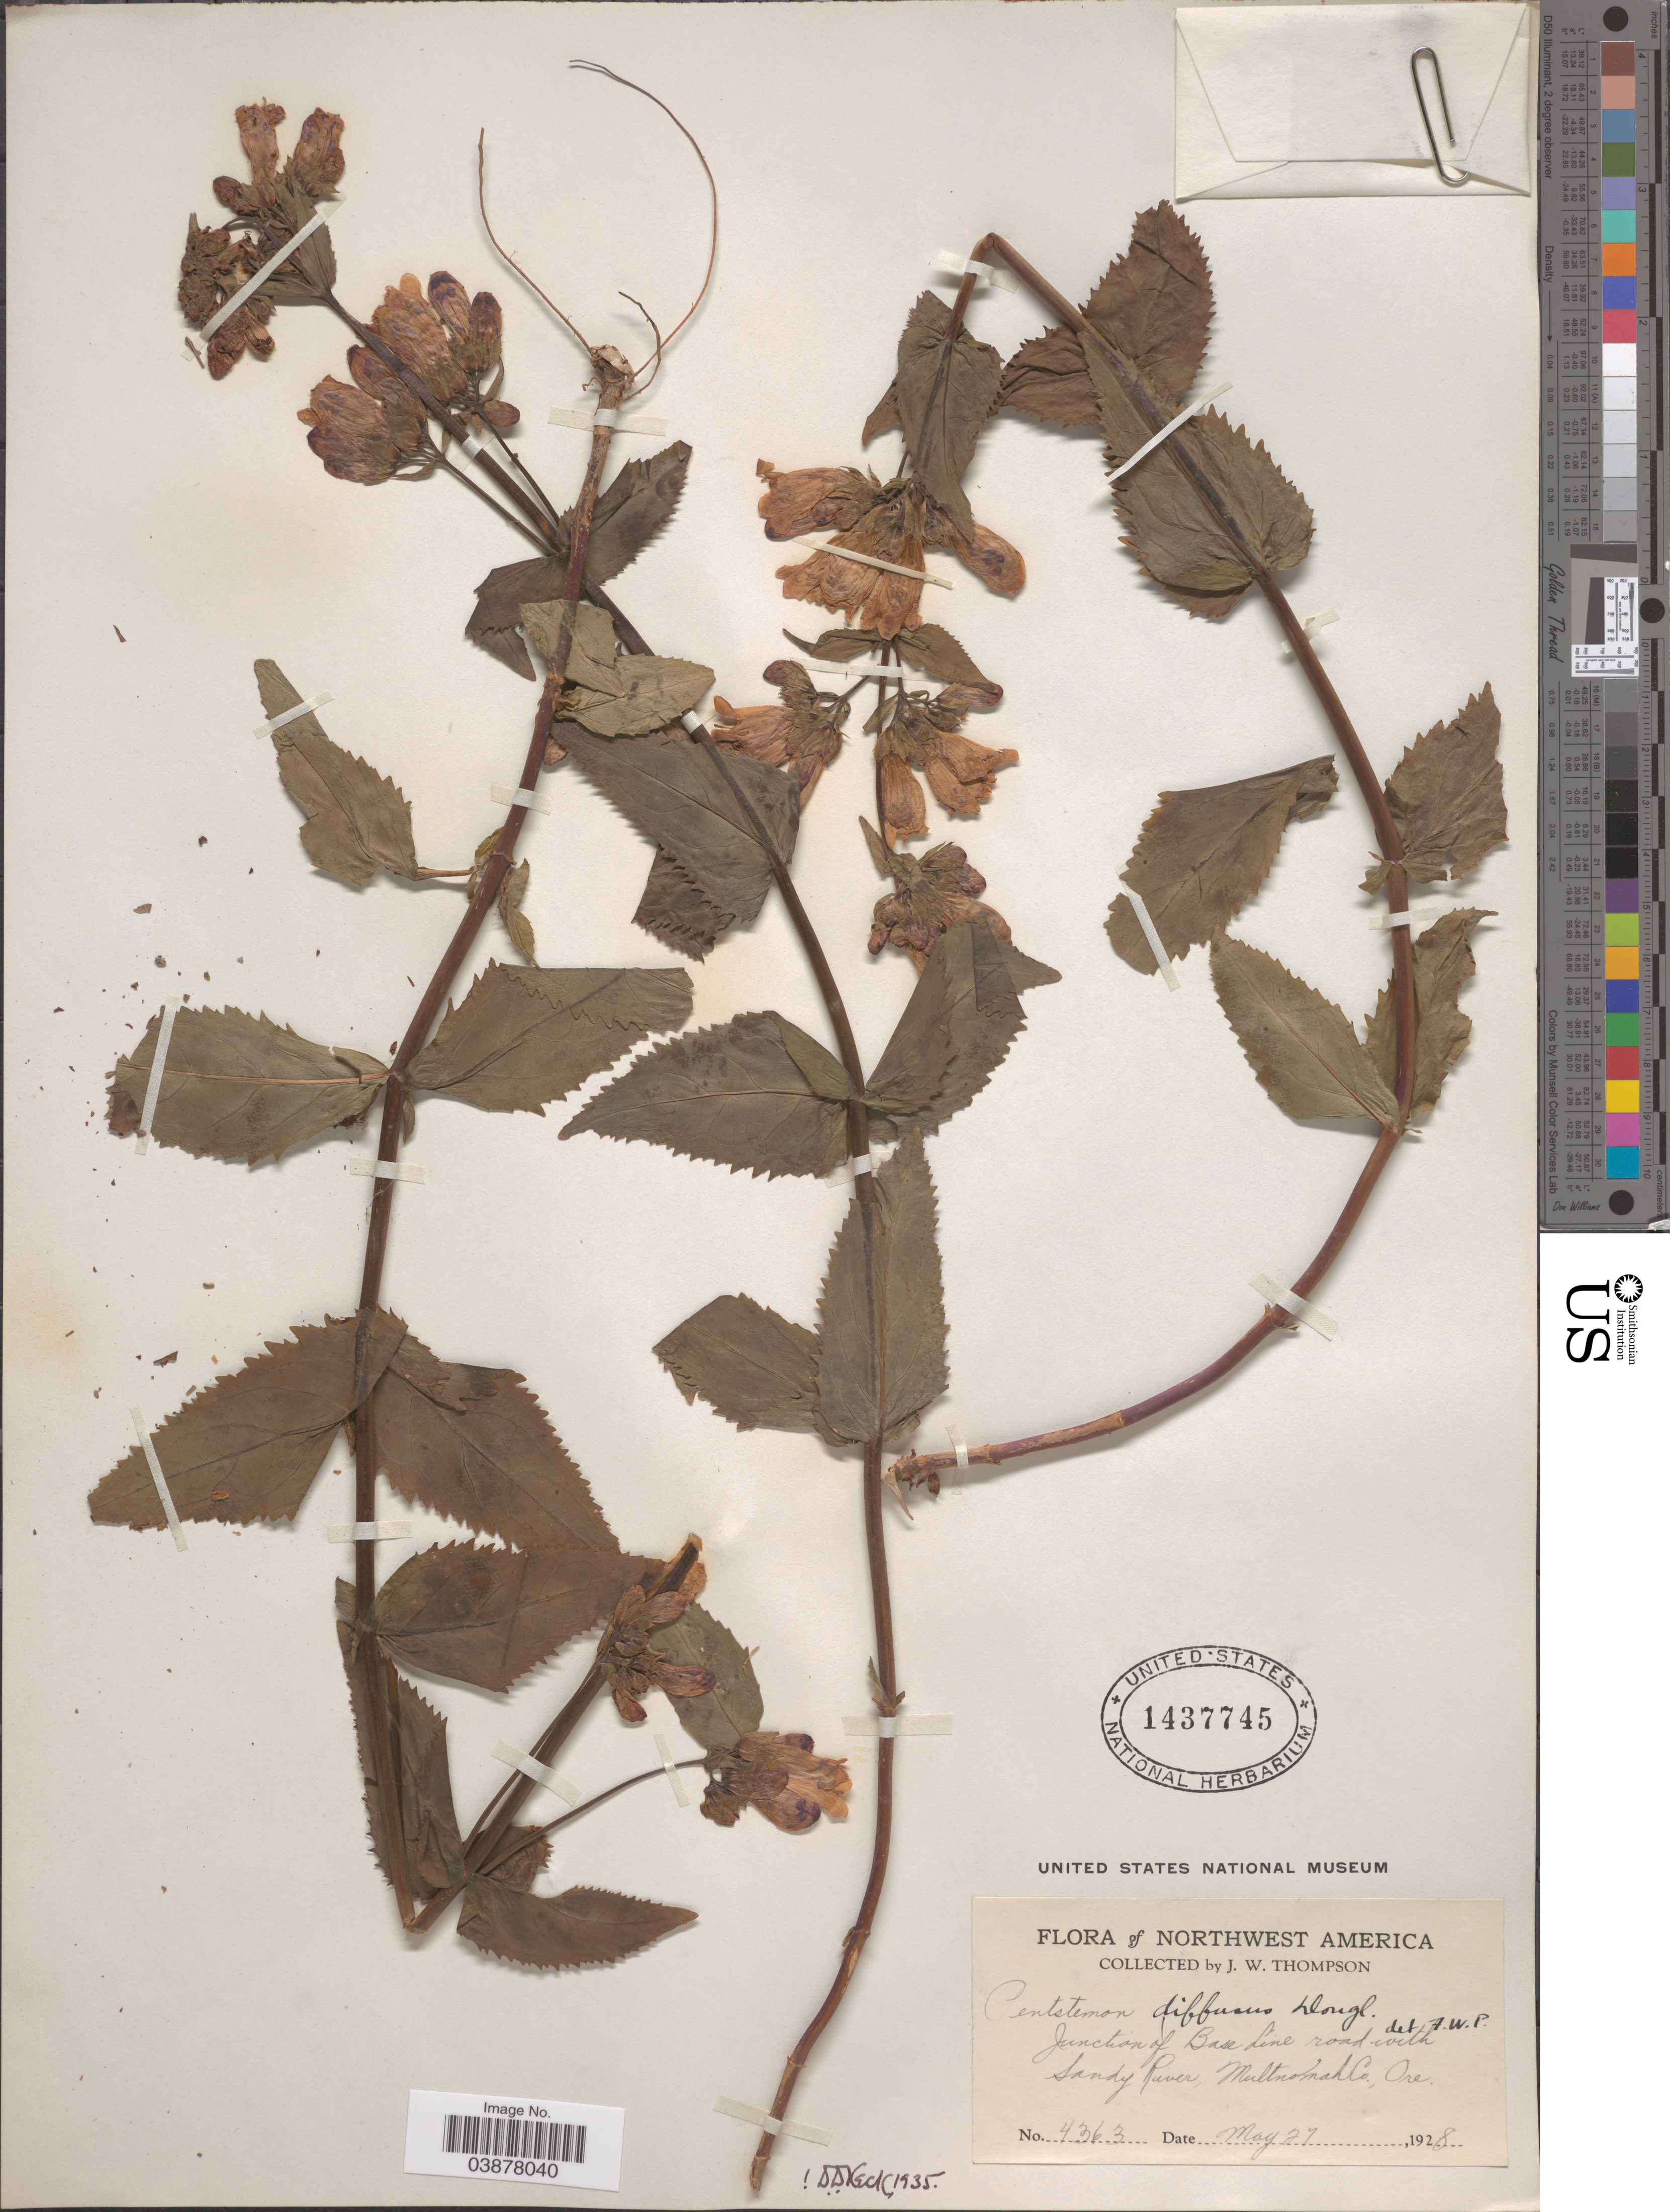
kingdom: Plantae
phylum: Tracheophyta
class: Magnoliopsida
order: Lamiales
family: Plantaginaceae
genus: Penstemon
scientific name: Penstemon serrulatus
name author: Menzies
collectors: J. Thompson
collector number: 4363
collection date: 1928-05-27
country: United States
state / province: Oregon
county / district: Multnomah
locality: Northwest America. Junction of Base Line road with Sandy River, Multnomah Co.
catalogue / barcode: US 1437745